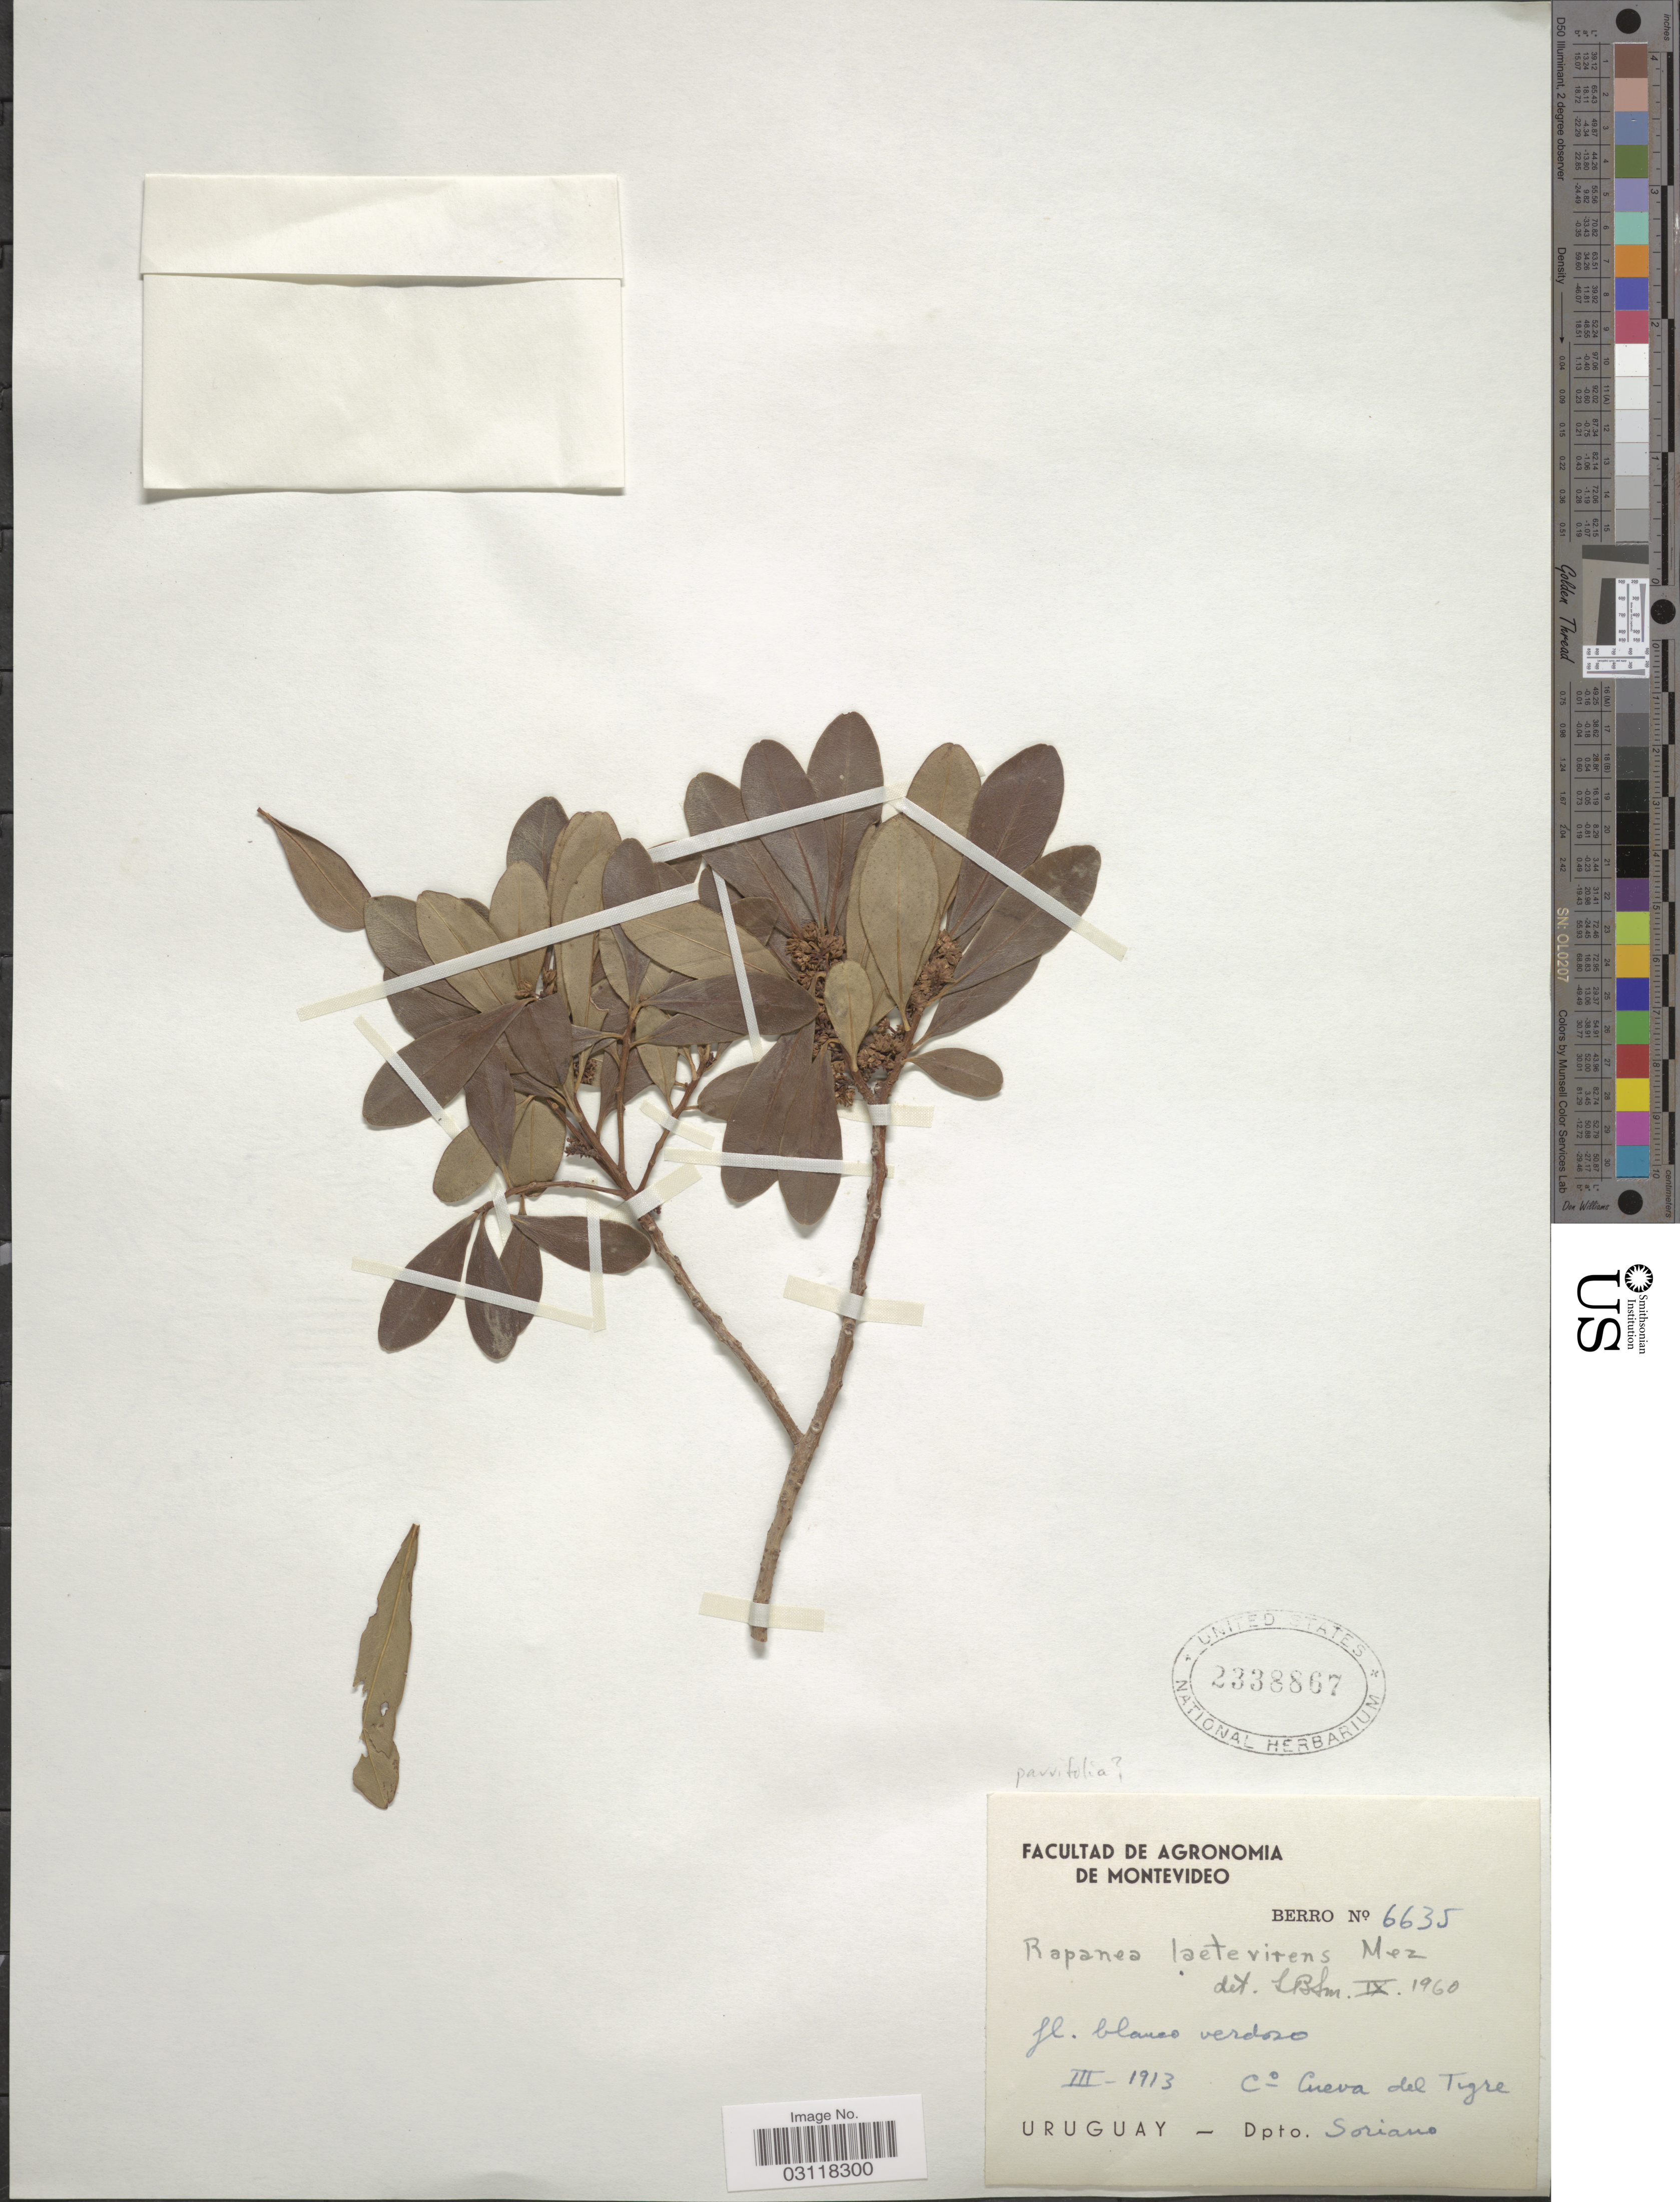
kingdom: Plantae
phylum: Tracheophyta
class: Magnoliopsida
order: Ericales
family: Primulaceae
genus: Rapanea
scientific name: Rapanea laetevirens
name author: Mez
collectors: Berro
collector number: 6635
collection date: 1913-03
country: Uruguay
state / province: Soriano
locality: Cº Cueva del Tigre. Dpto. Soriano.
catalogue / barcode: US 2338867